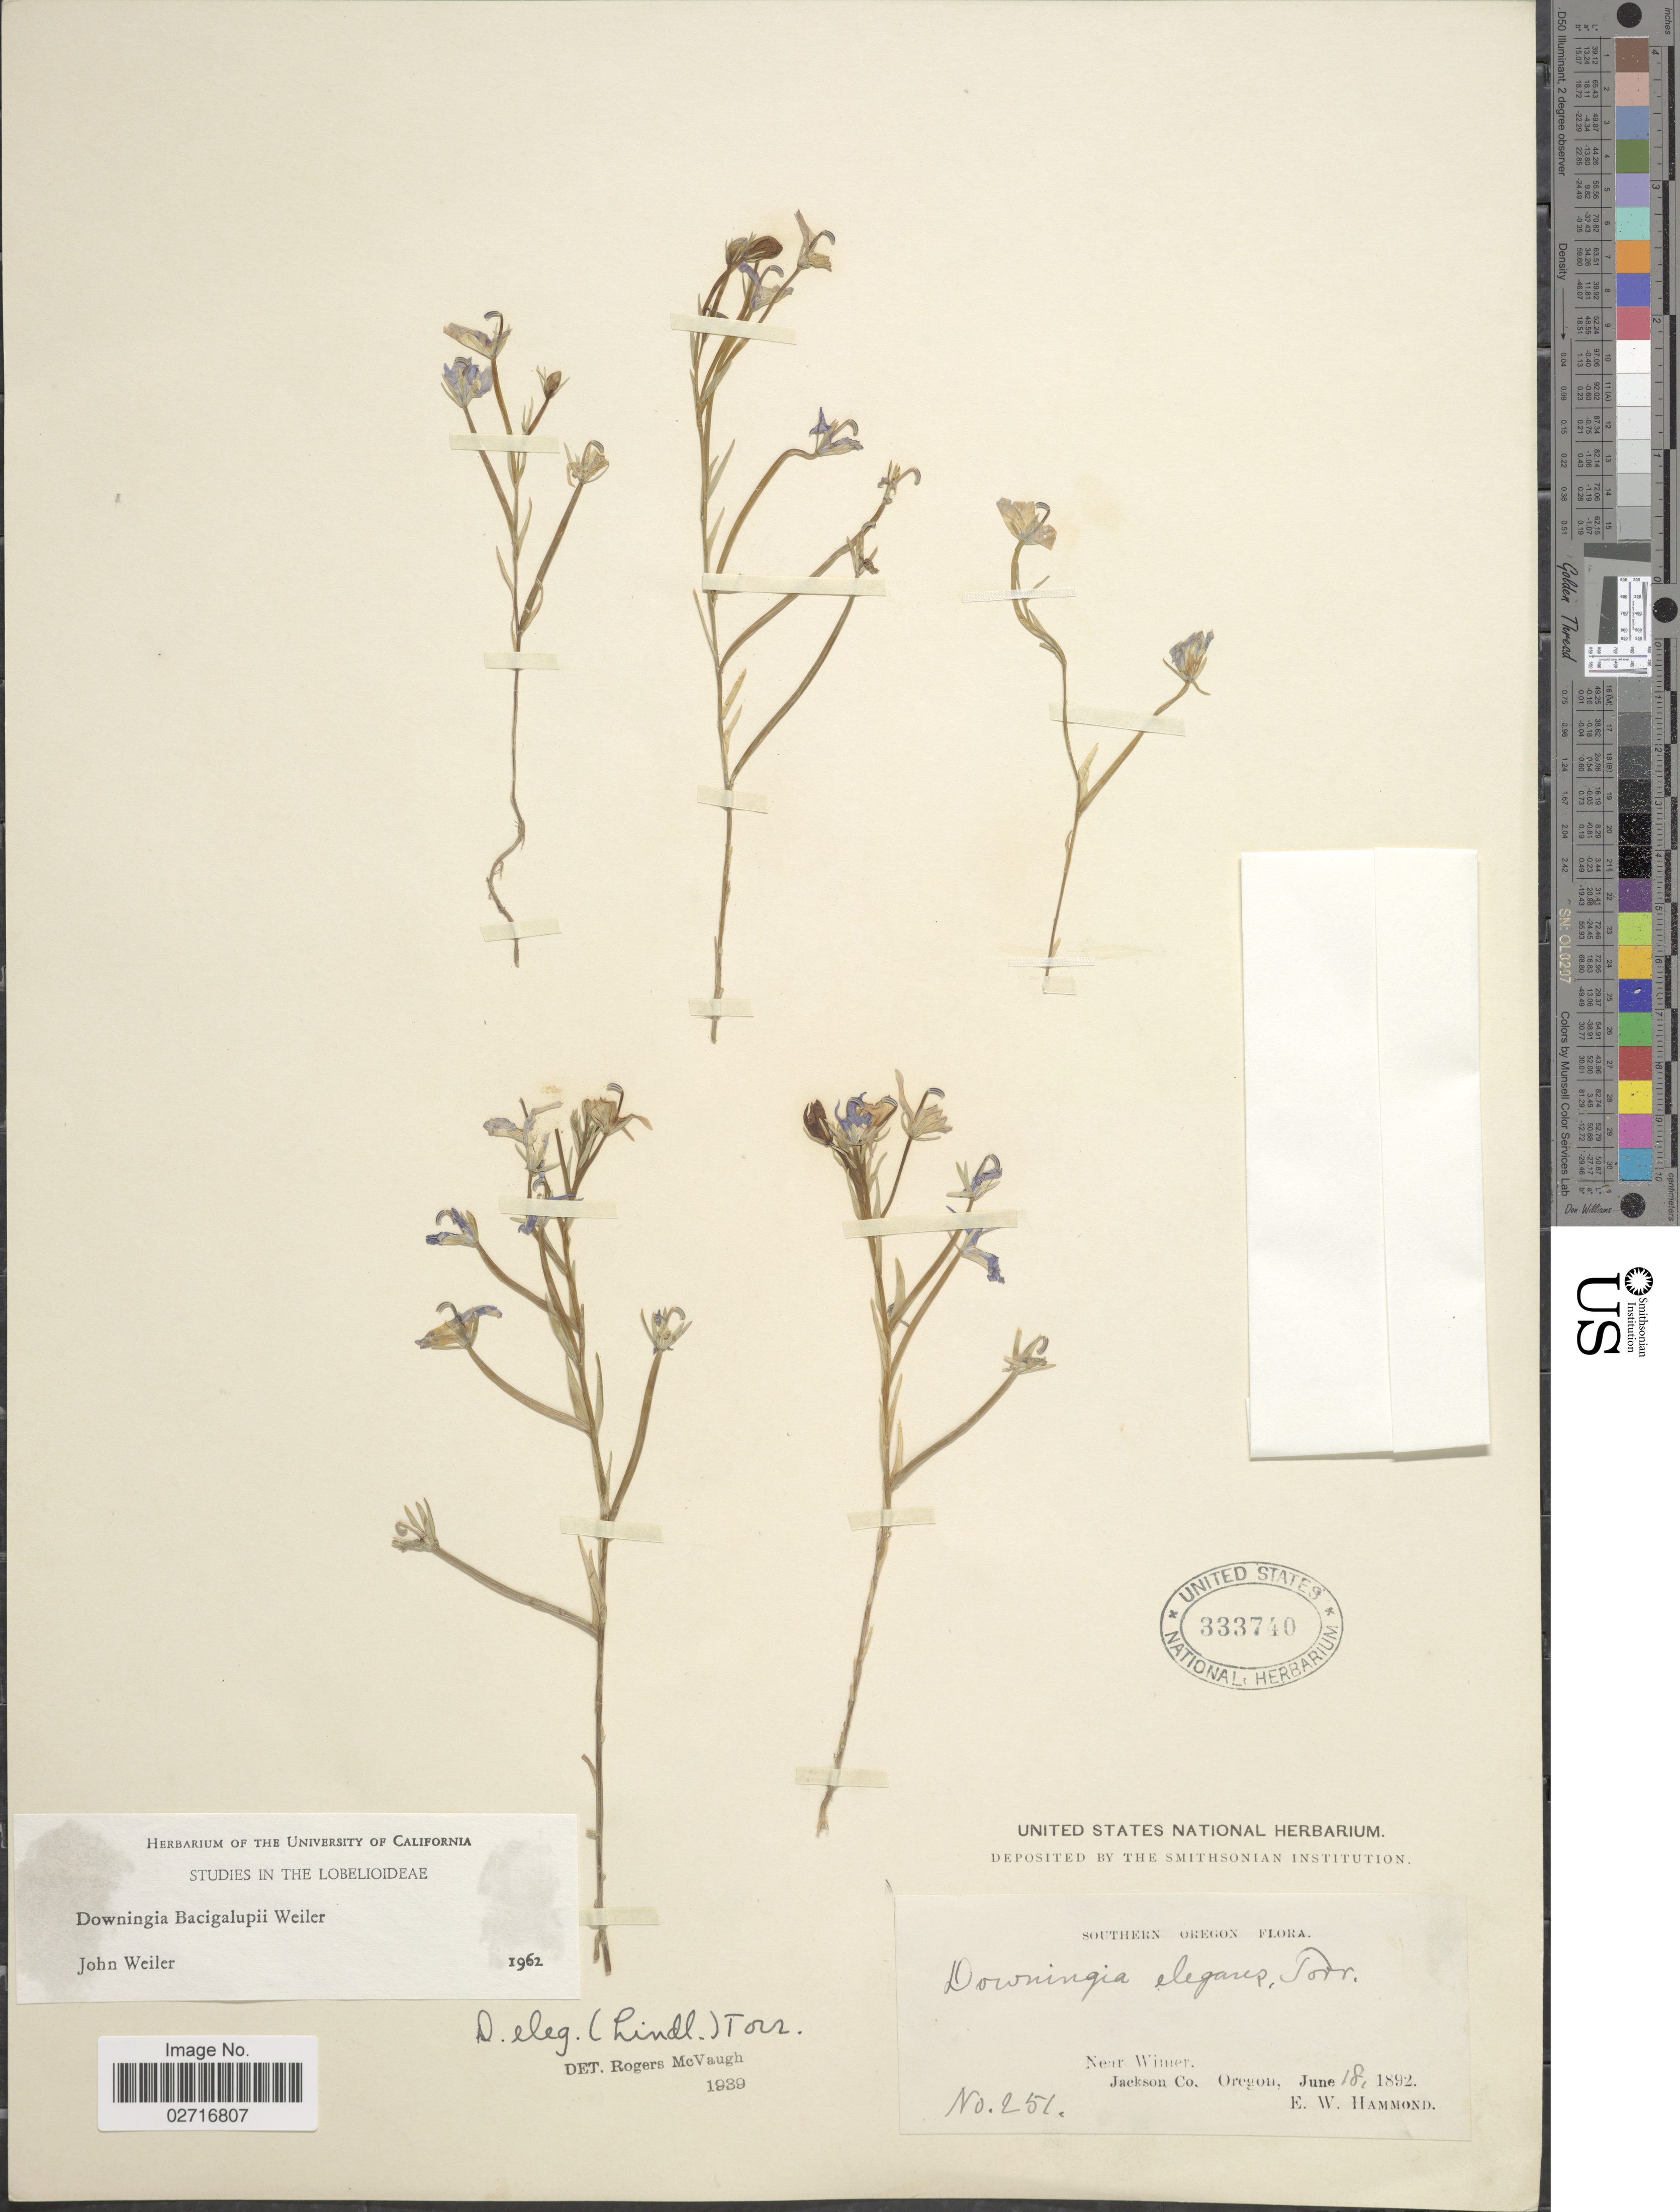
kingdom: Plantae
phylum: Tracheophyta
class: Magnoliopsida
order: Asterales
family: Campanulaceae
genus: Downingia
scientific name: Downingia bacigalupii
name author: Weiler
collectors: E. Hammond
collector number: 251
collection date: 1892-06-18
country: United States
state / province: Oregon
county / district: Jackson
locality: Southern Oregon, near Wimer, Jackson Co.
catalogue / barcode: US 333740